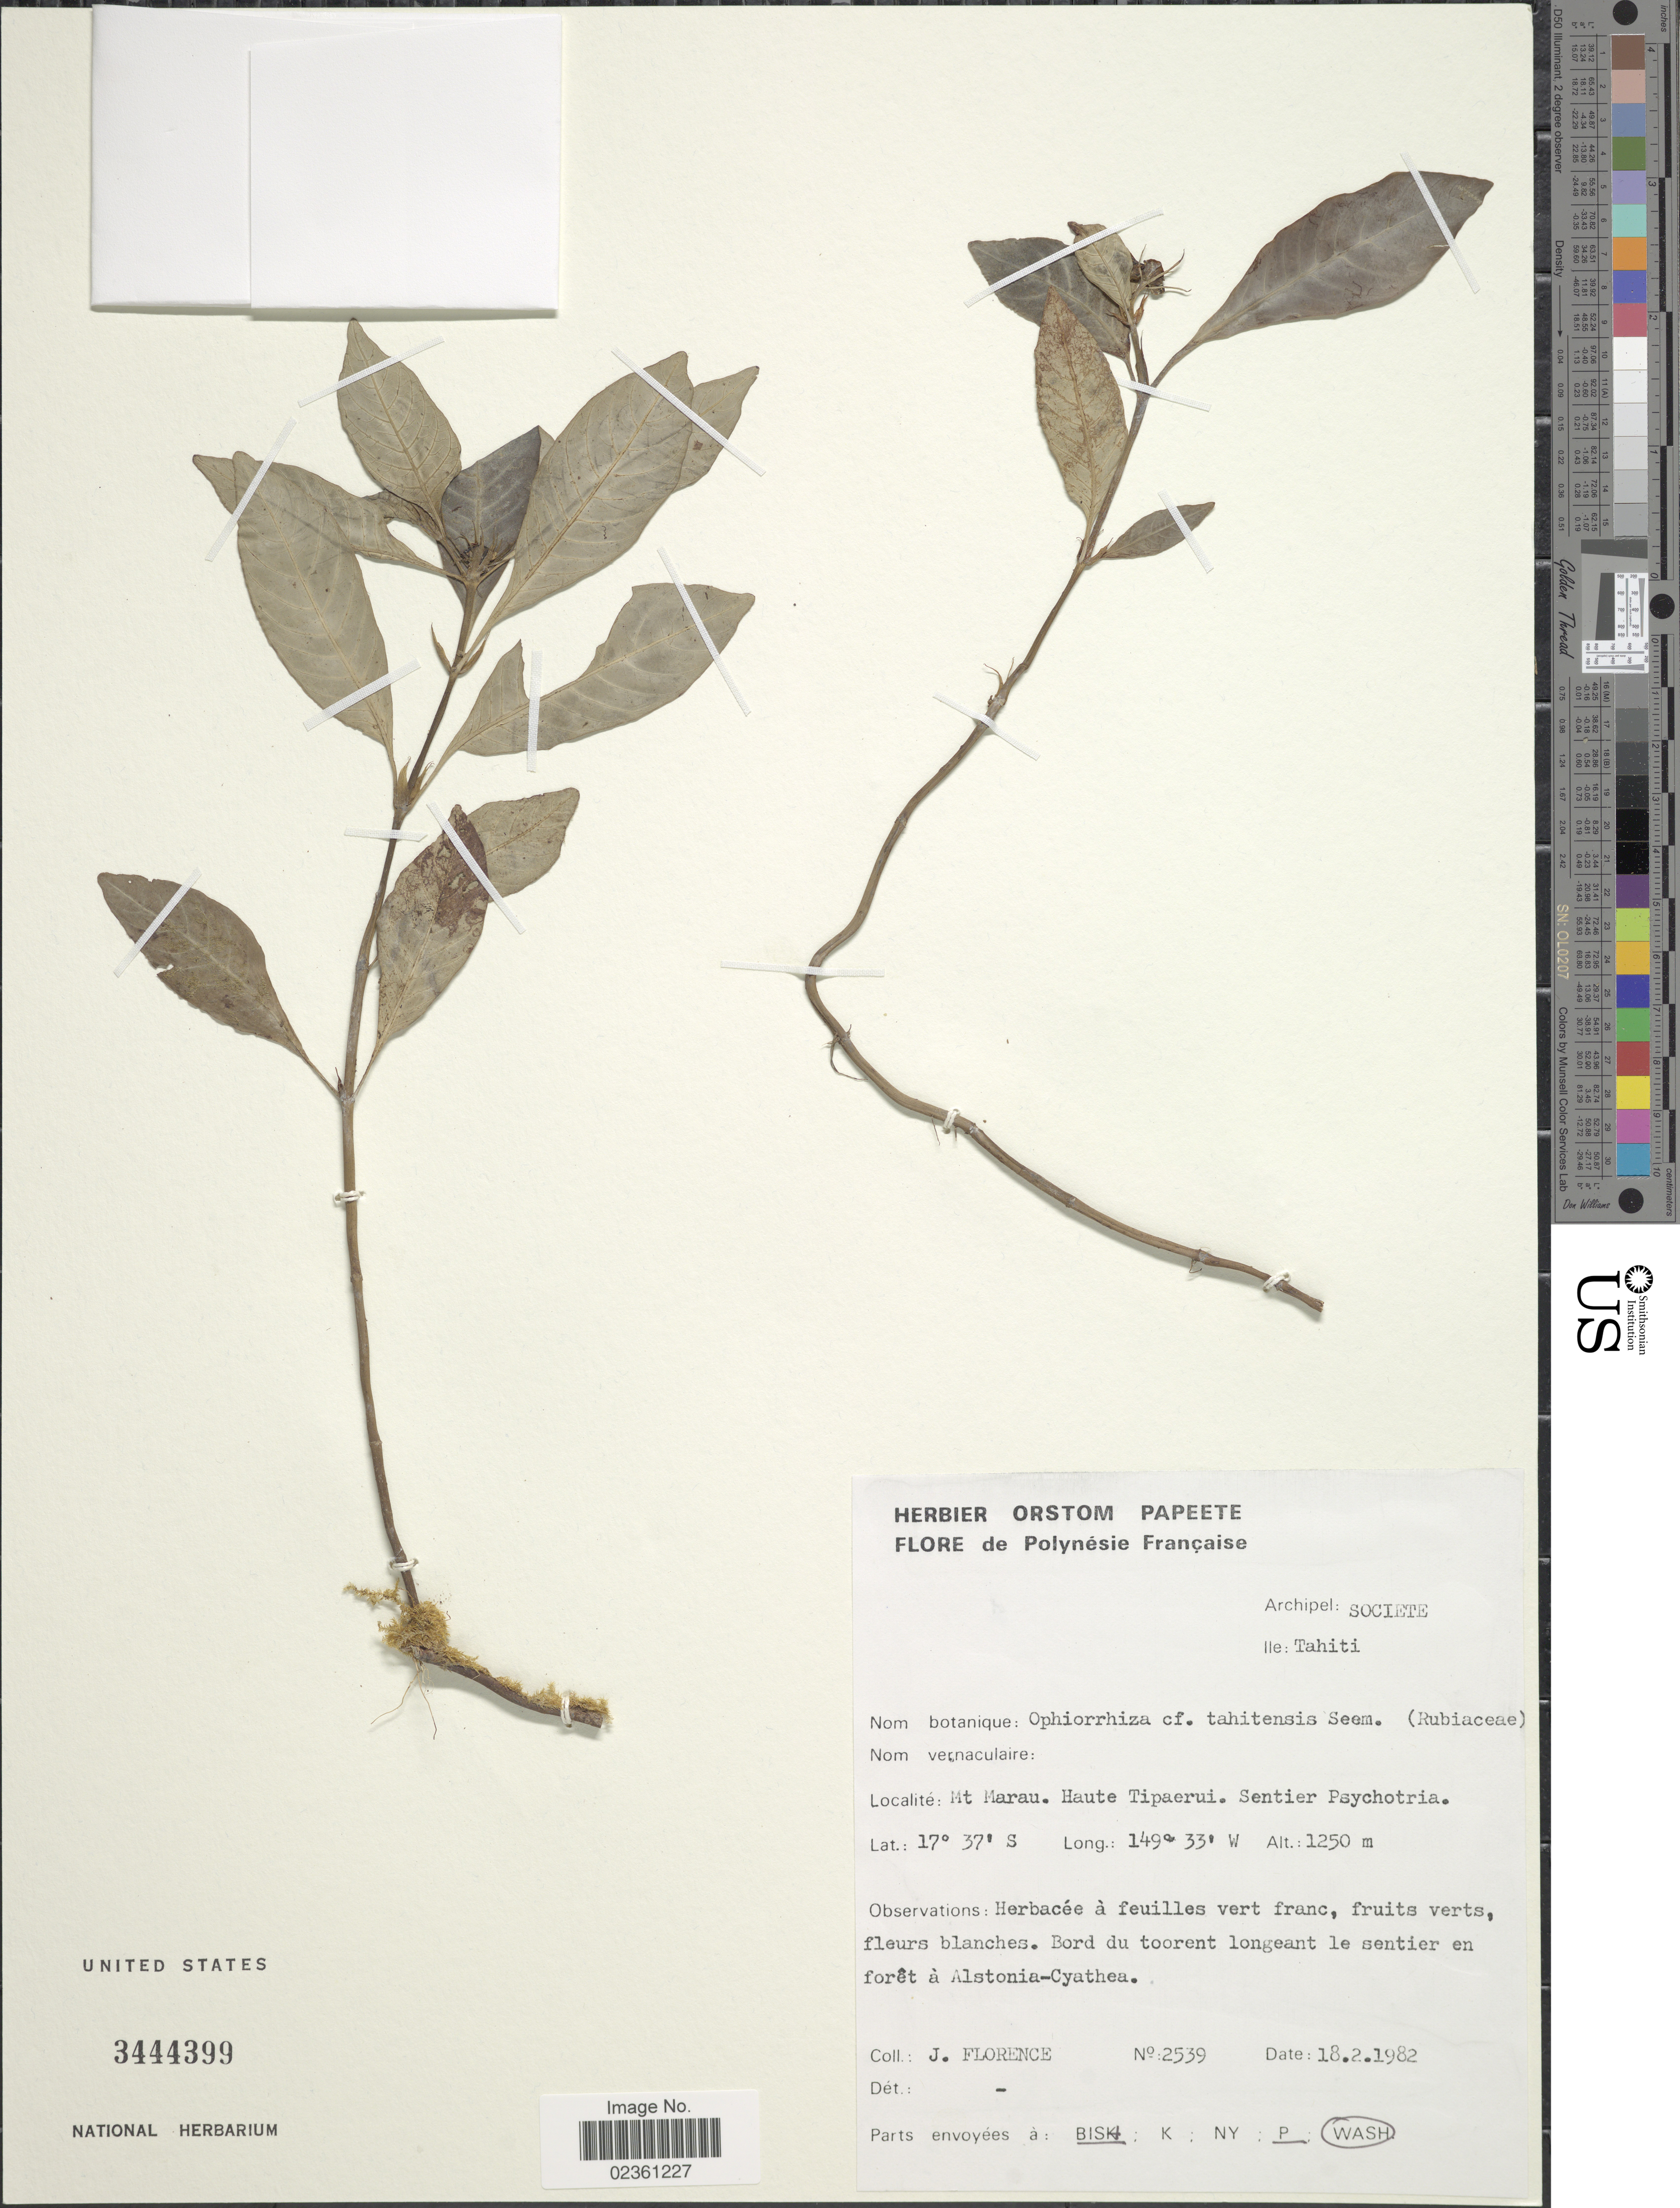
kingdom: Plantae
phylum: Tracheophyta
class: Magnoliopsida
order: Gentianales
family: Rubiaceae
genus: Ophiorrhiza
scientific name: Ophiorrhiza tahitensis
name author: Seem.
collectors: J. Florence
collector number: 2539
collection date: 1982-02-18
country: French Polynesia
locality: Archipel: Societe, Ile Tahiti, Mt Marau. Haute Tipaerui. Sentier Psychotria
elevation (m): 1250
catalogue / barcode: US 3444399